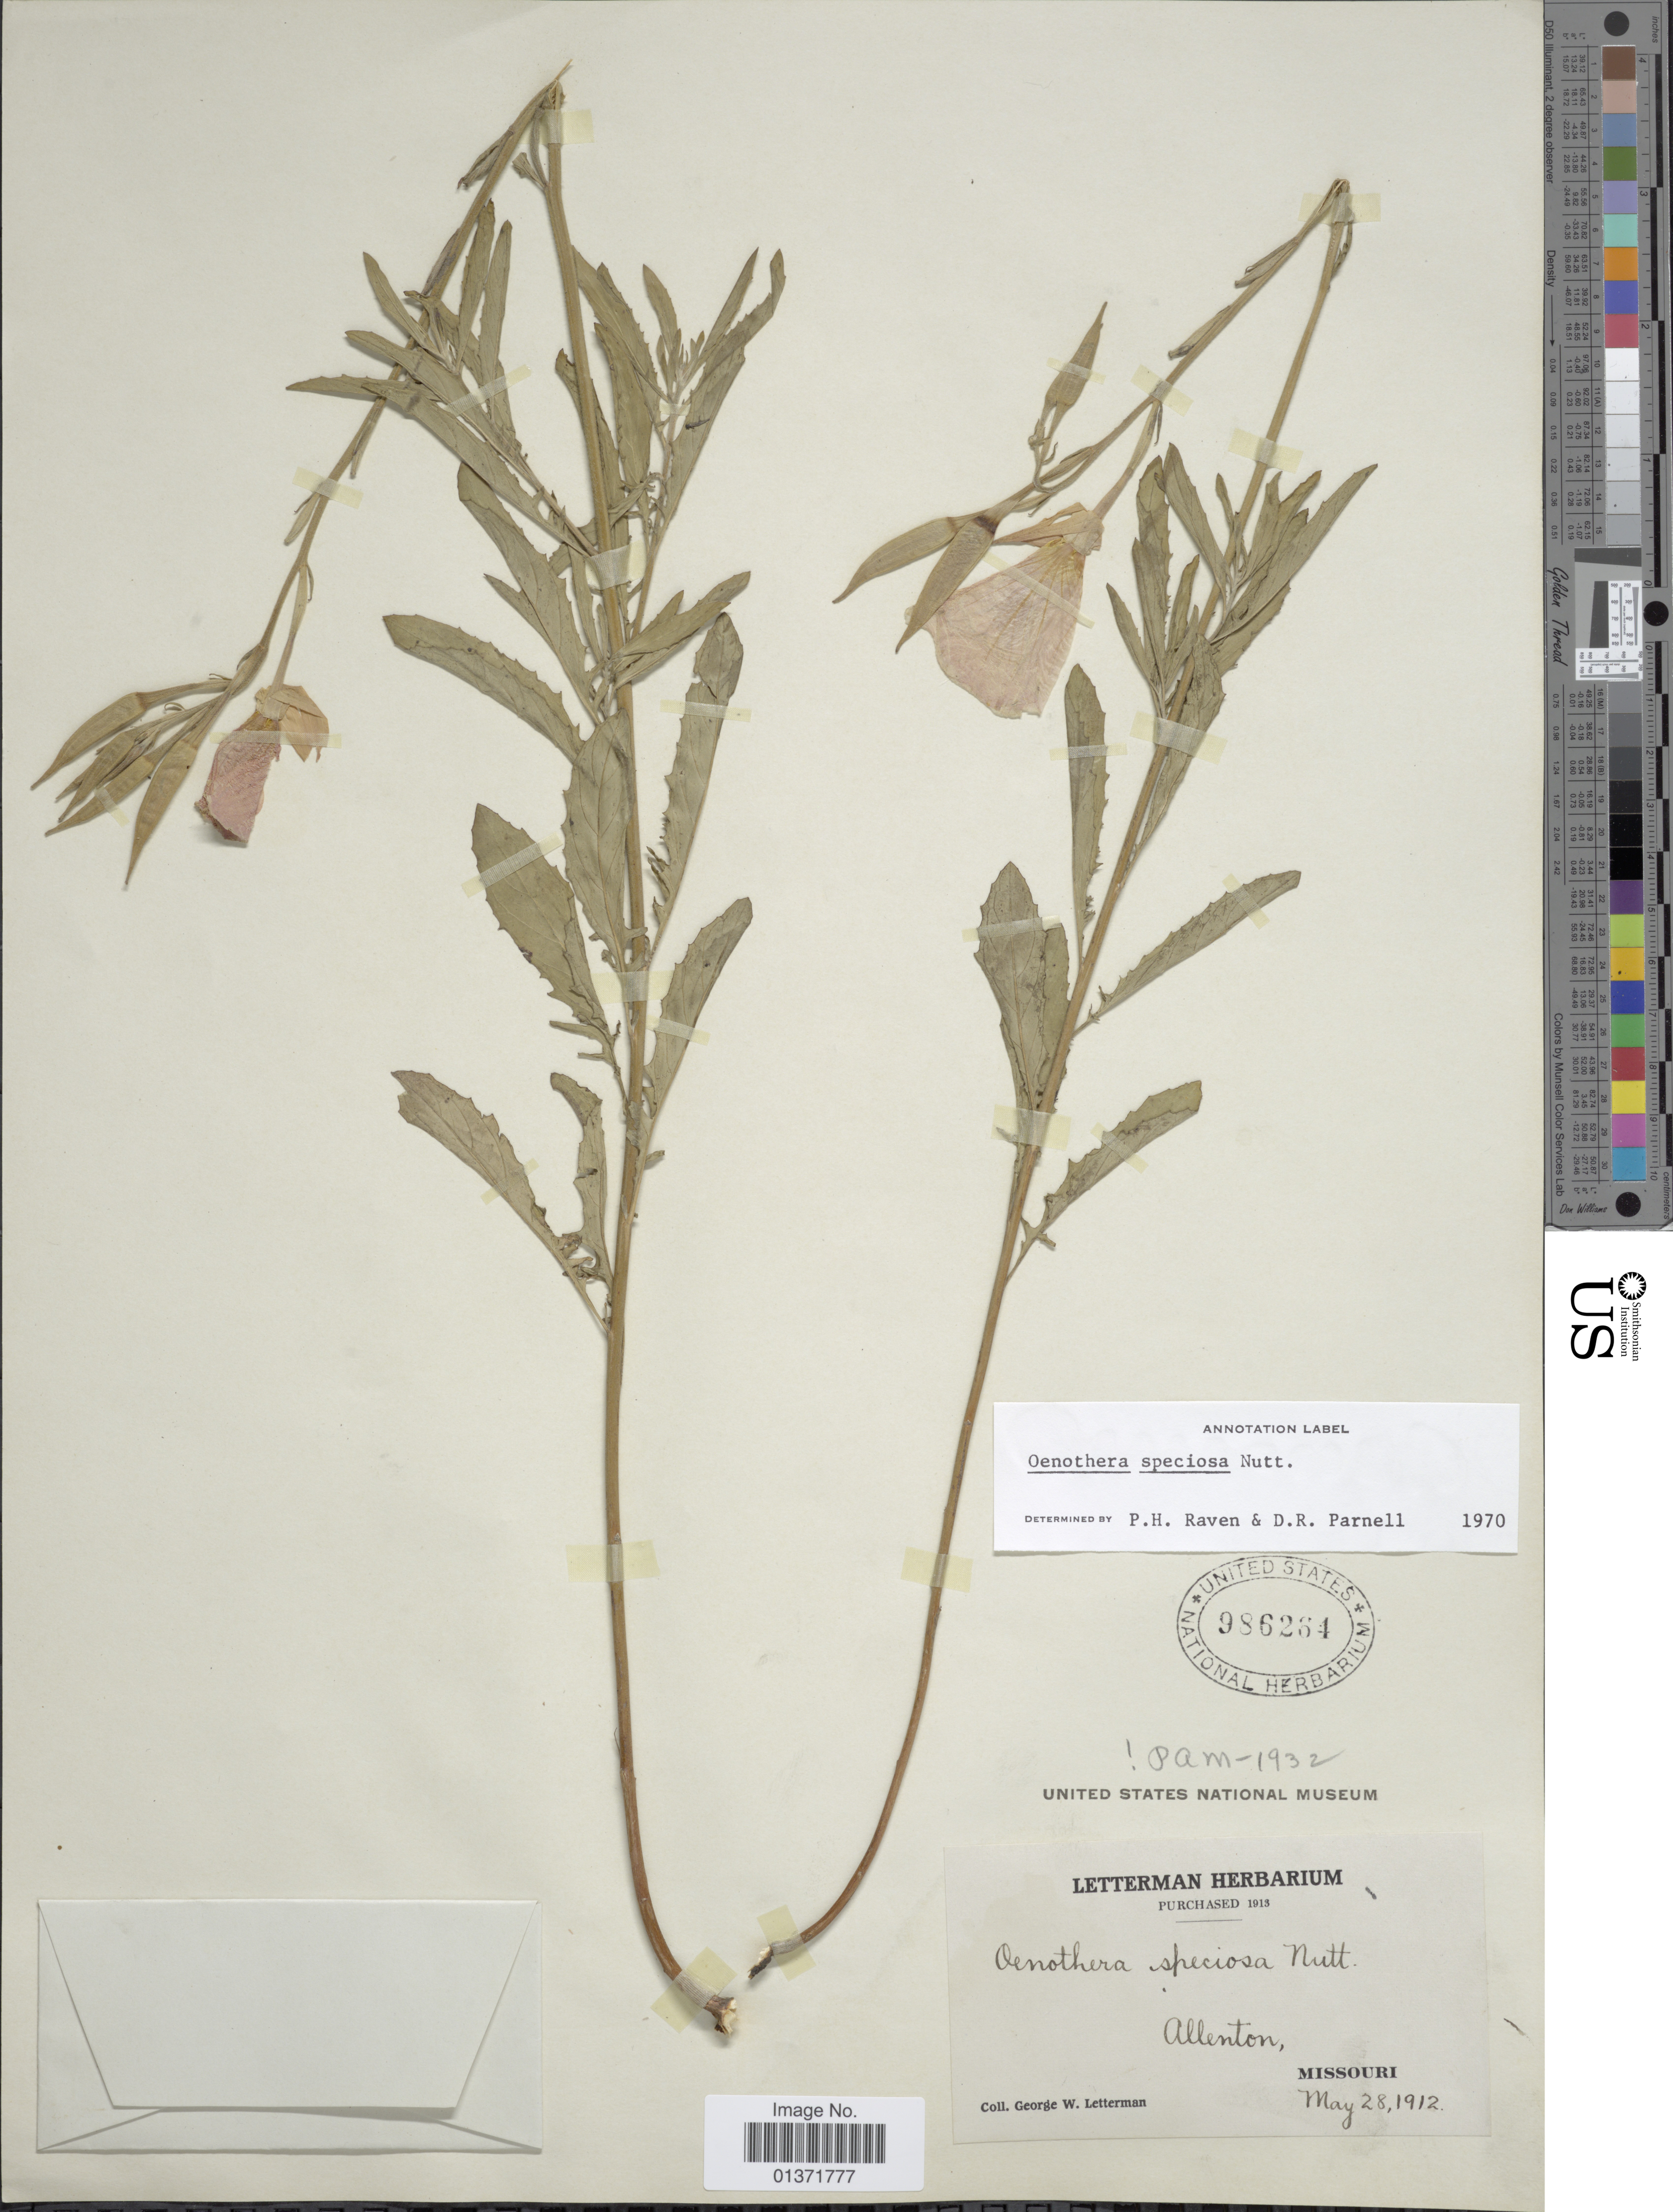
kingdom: Plantae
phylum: Tracheophyta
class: Magnoliopsida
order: Myrtales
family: Onagraceae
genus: Oenothera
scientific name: Oenothera speciosa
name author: Nutt.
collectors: G. W. Letterman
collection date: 1912-05-28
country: United States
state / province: Missouri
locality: Allenton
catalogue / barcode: US 986264